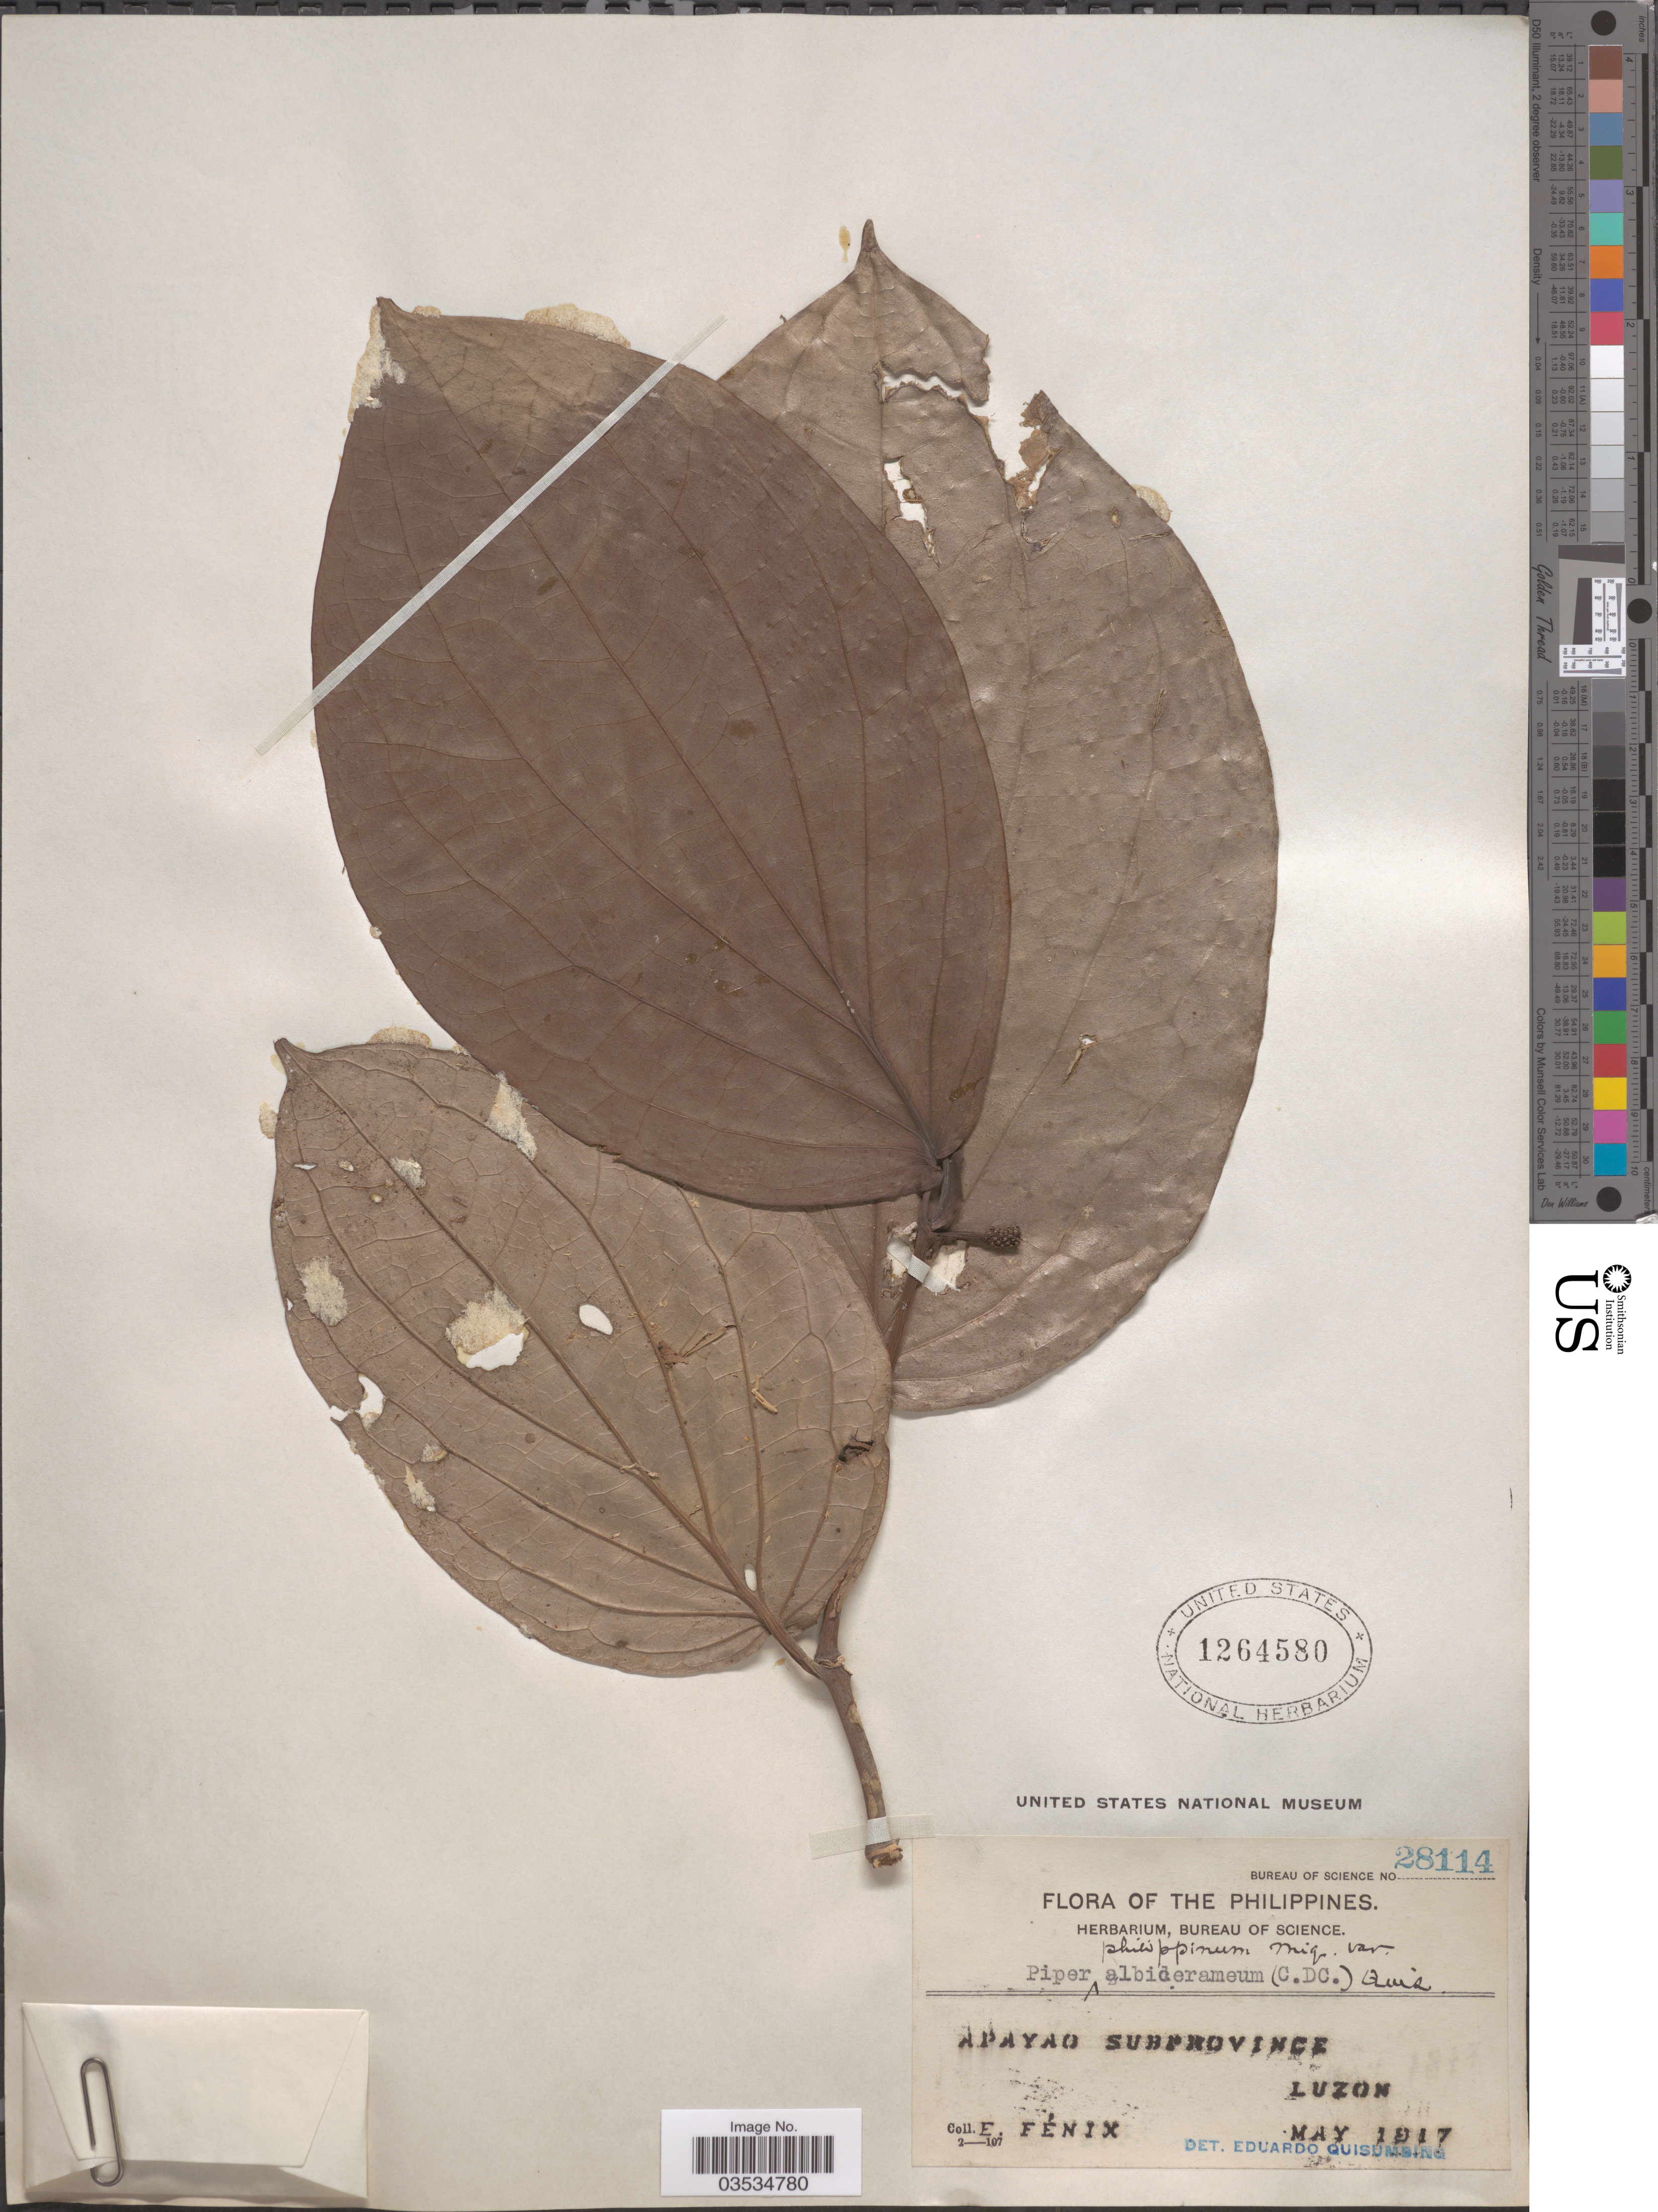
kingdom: Plantae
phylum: Tracheophyta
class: Magnoliopsida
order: Piperales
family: Piperaceae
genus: Piper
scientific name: Piper philippinum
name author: Miq.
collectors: E. Fénix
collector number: Bureau of Science 28114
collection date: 1917-05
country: Philippines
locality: Apayao Subprovince. Luzon.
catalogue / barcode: US 1264580